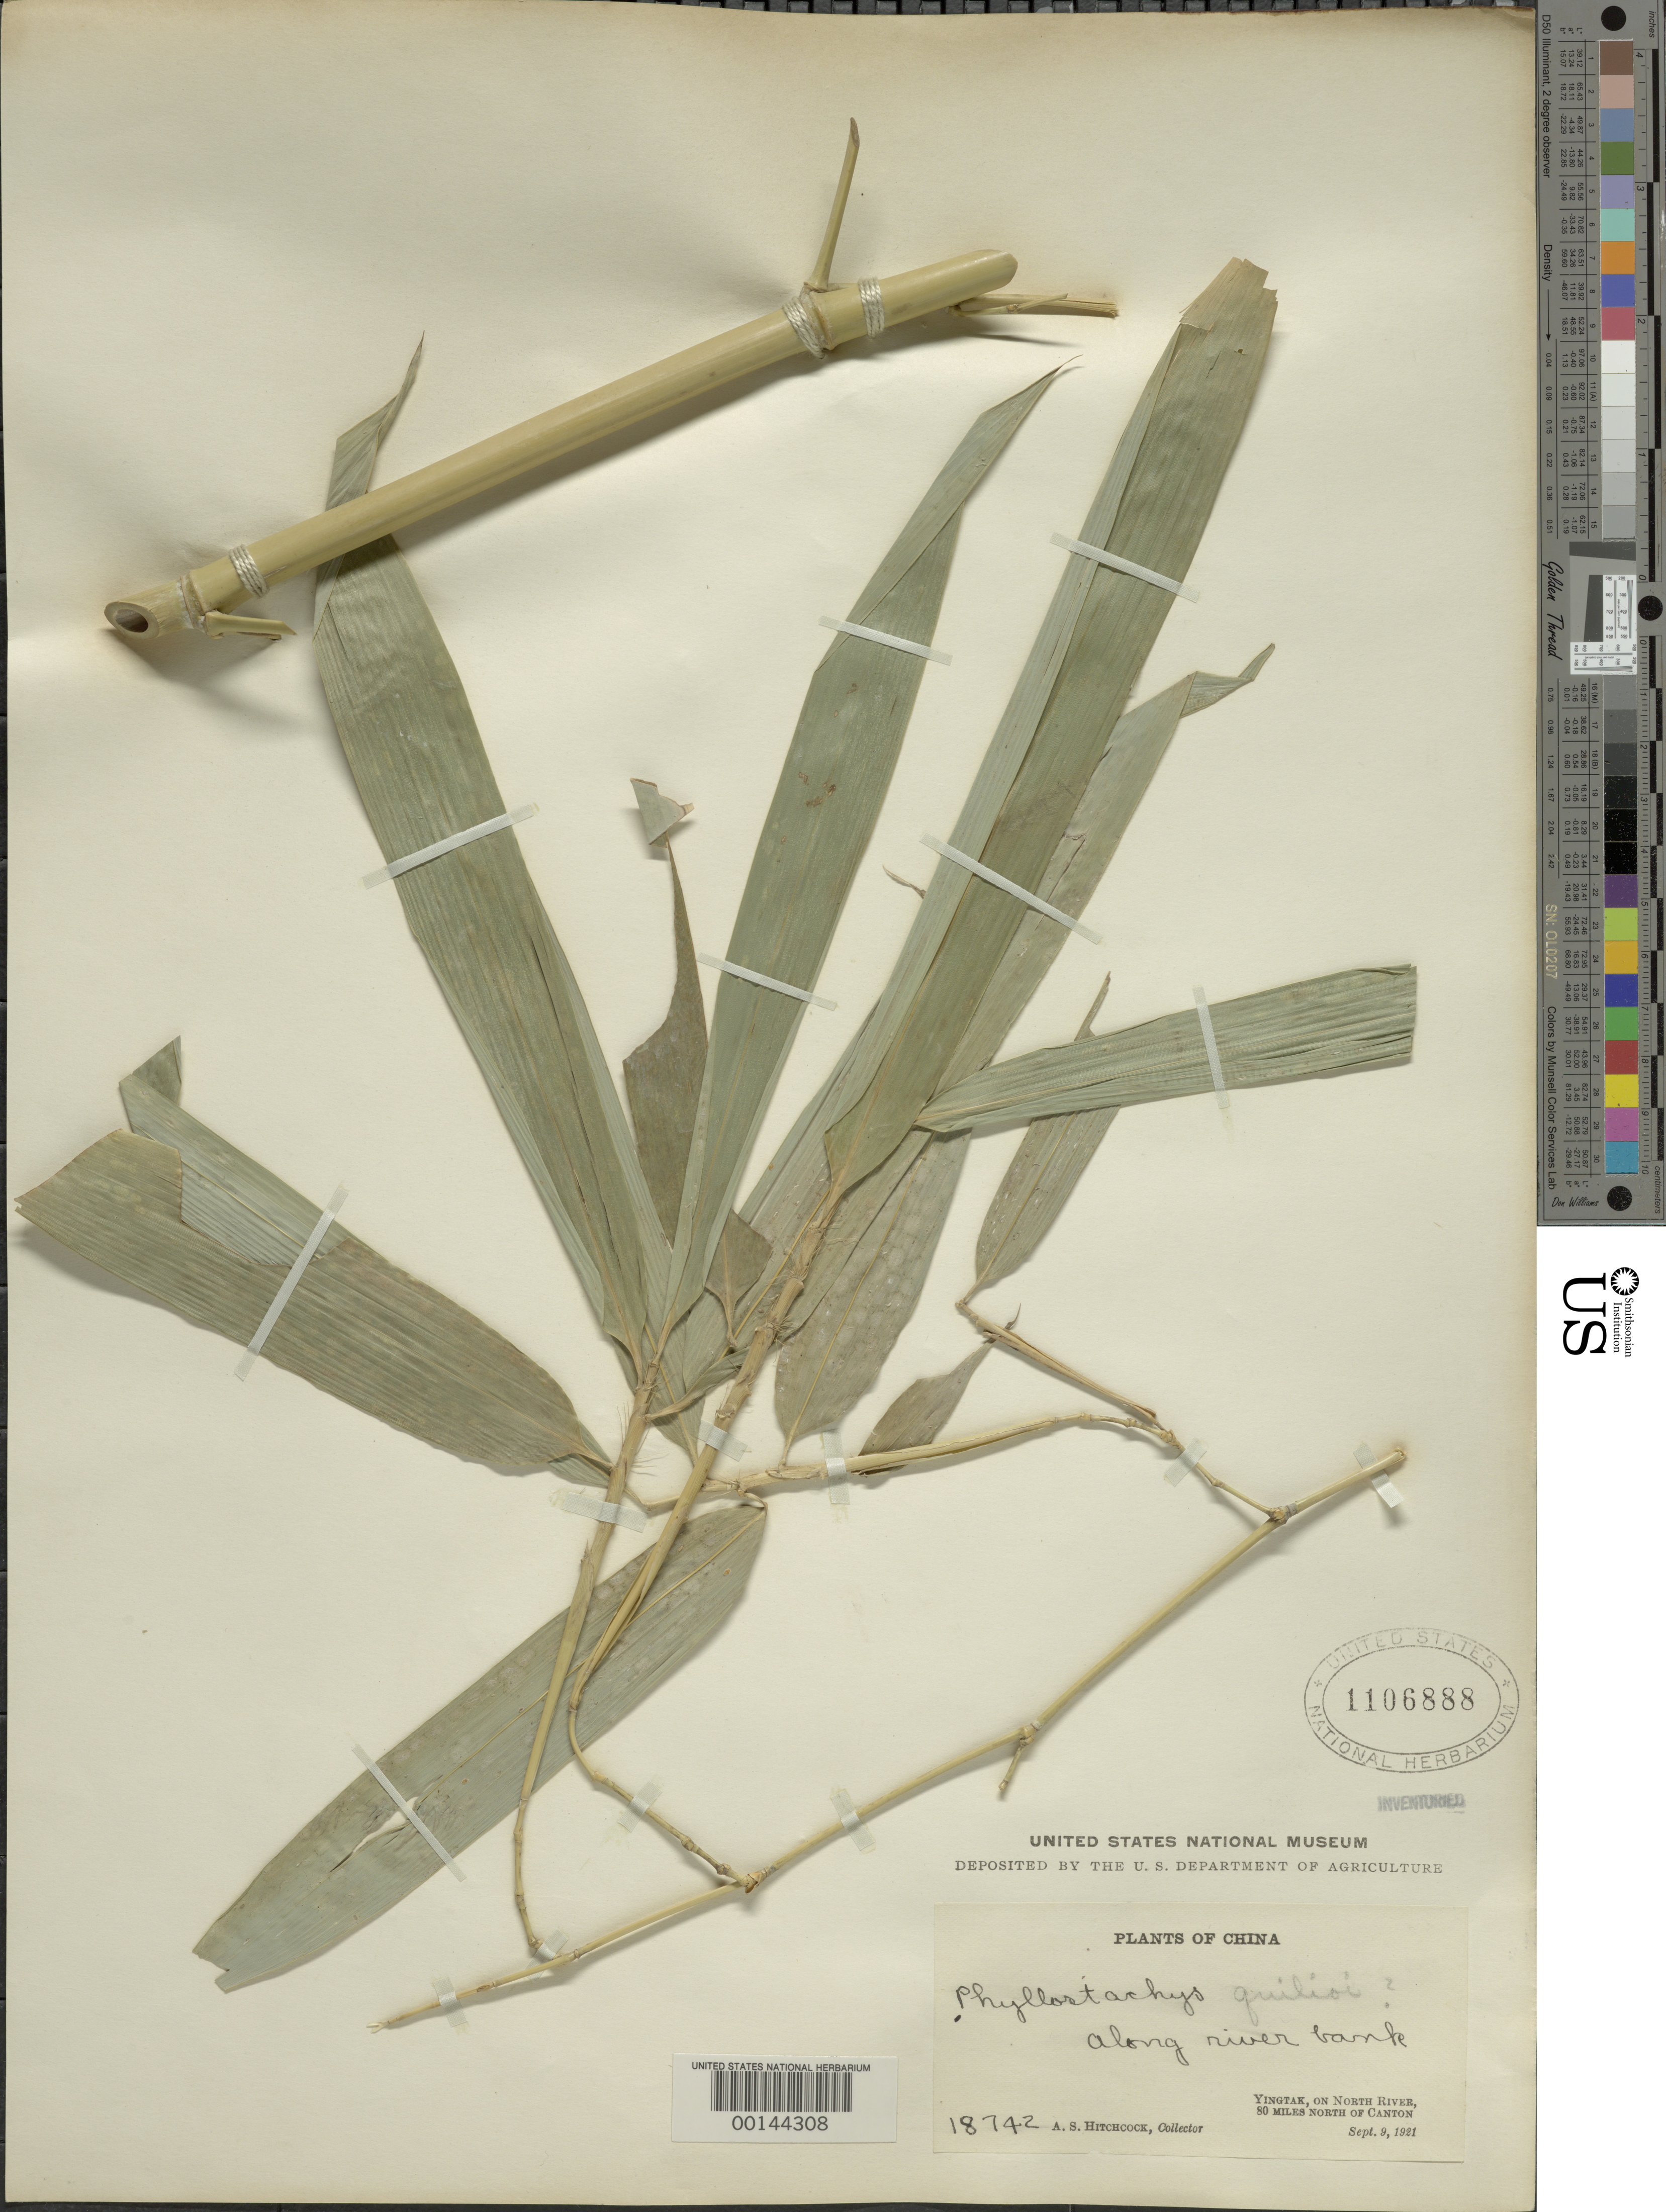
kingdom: Plantae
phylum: Tracheophyta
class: Liliopsida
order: Poales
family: Poaceae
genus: Phyllostachys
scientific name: Phyllostachys sp.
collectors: A. S. Hitchcock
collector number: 18742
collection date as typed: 09 Sep 1921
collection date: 1921-09-09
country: China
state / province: Guangdong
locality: Yingtak, on North R.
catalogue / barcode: US 1106888